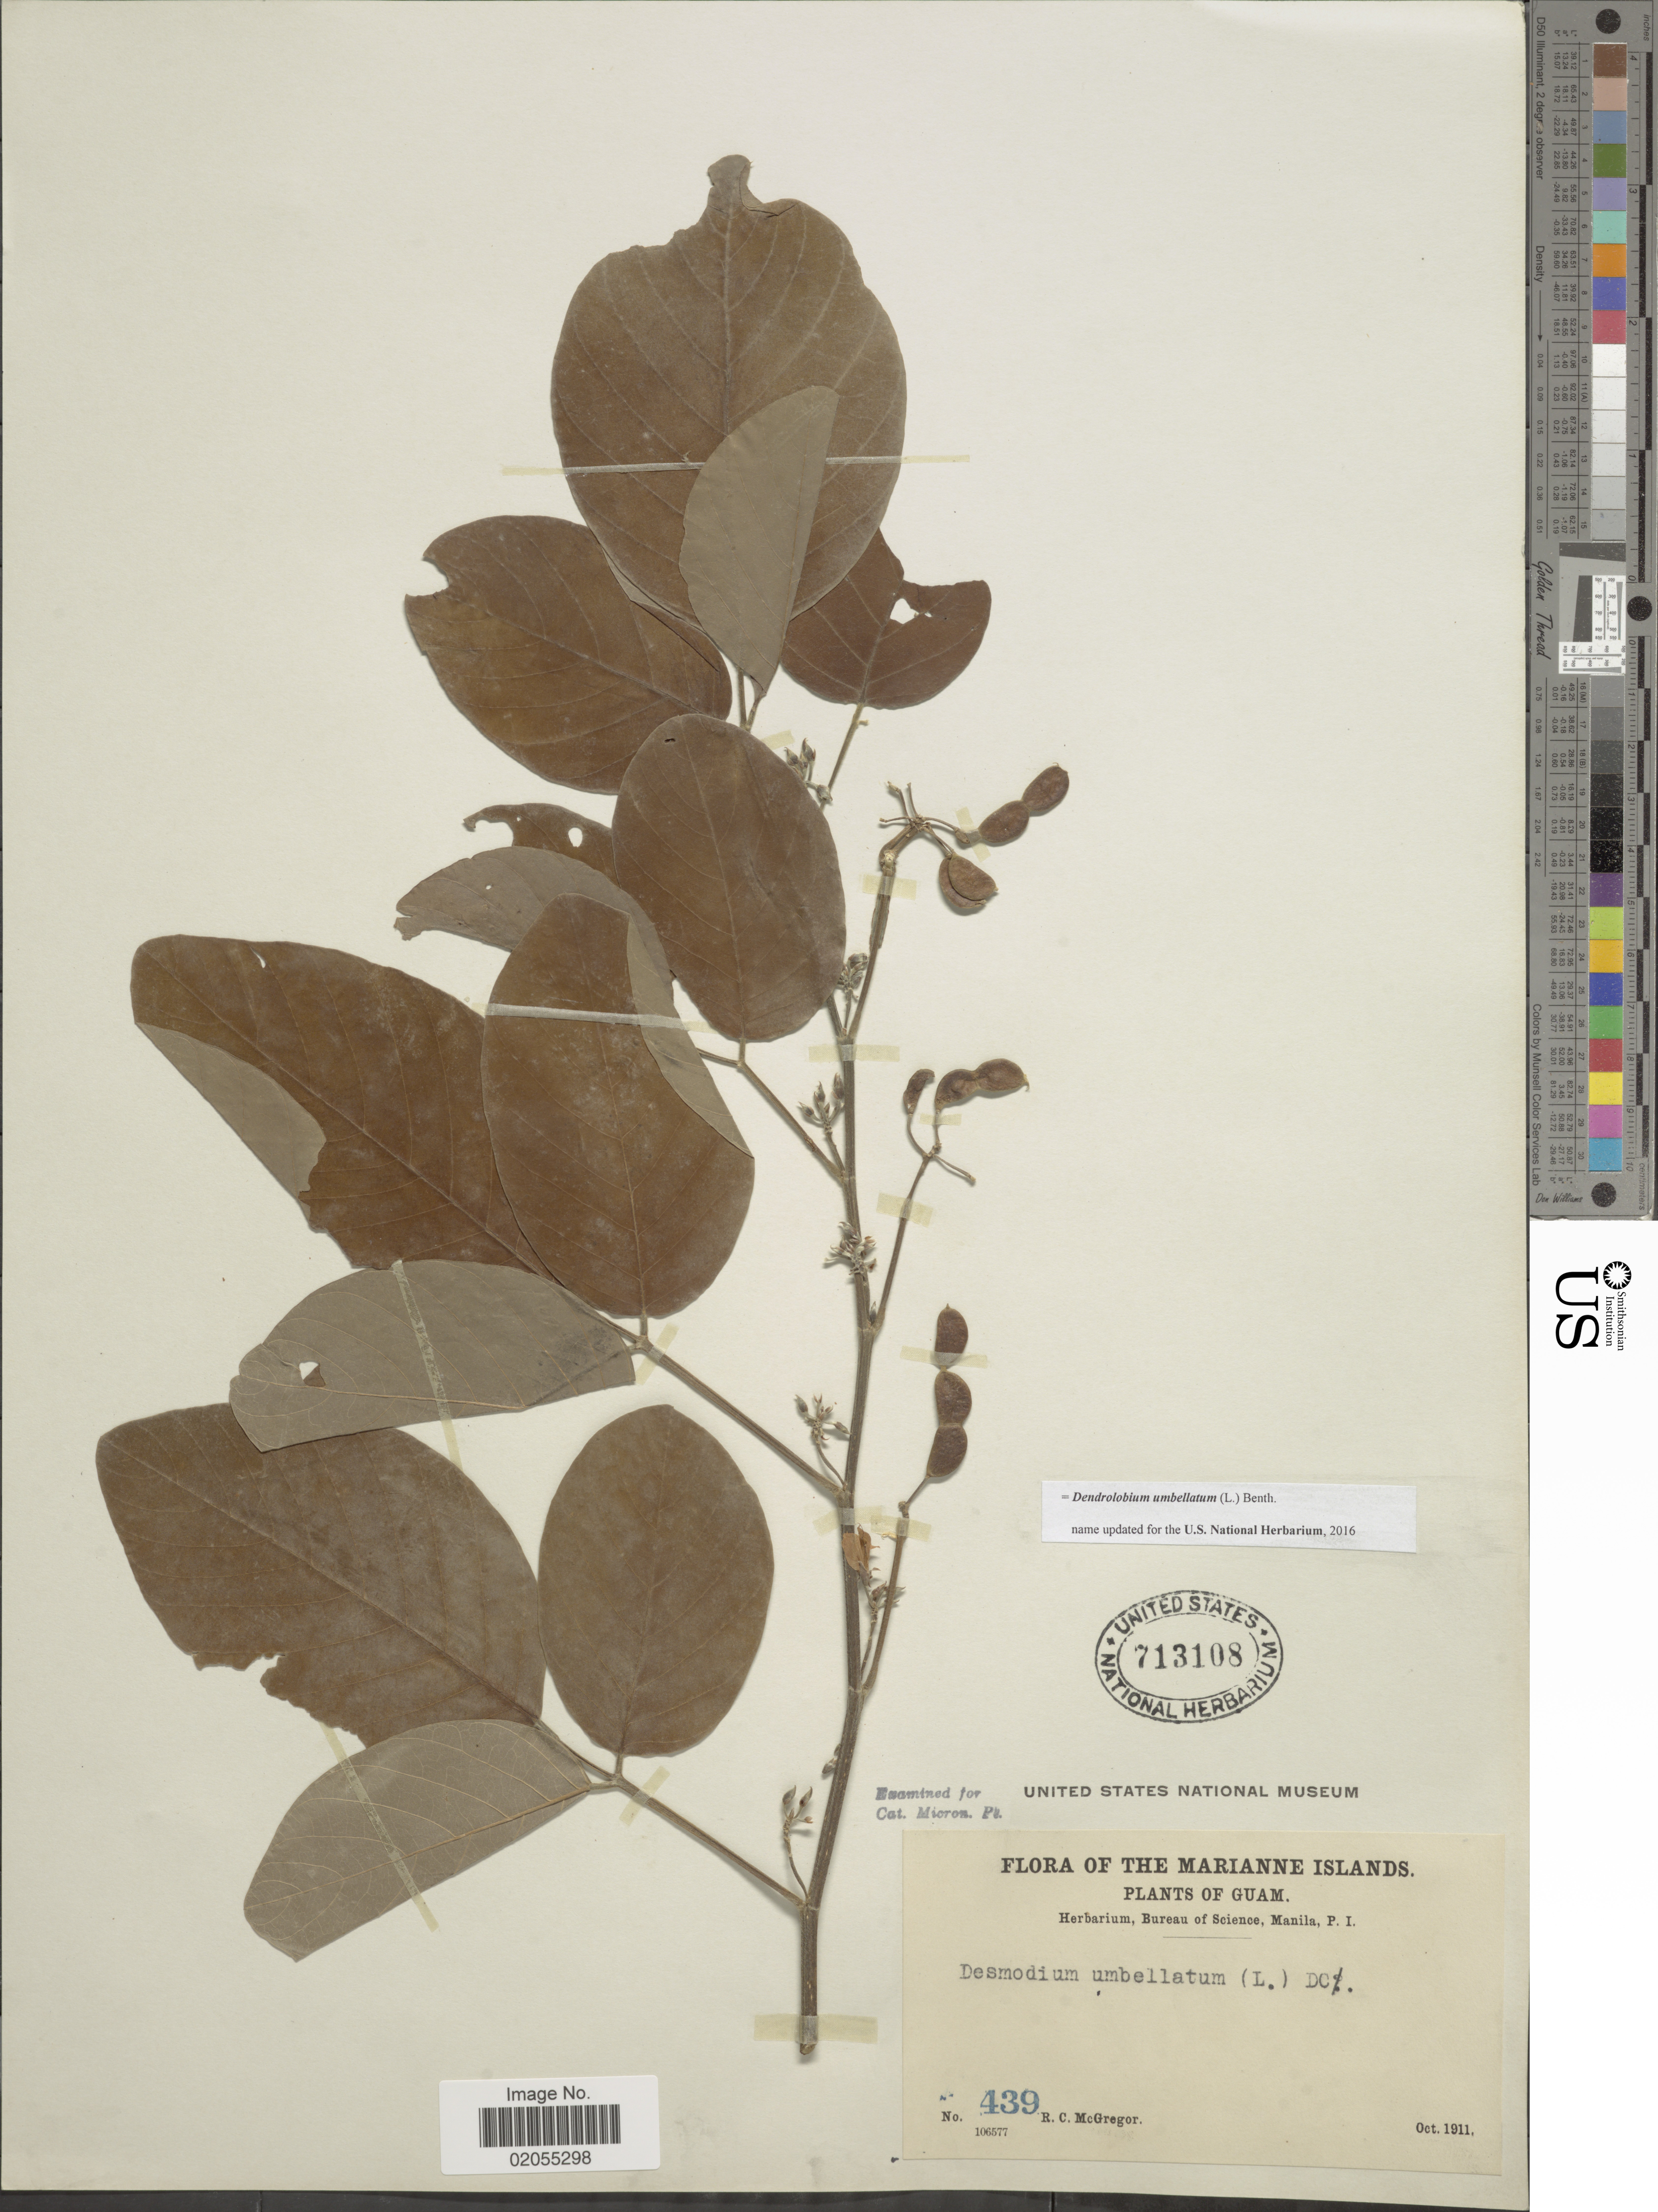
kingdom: Plantae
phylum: Tracheophyta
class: Magnoliopsida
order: Fabales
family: Fabaceae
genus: Dendrolobium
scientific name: Dendrolobium umbellatum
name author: (L.) Benth.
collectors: R. C. McGregor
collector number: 439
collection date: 1911-10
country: Guam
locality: Marianne Islands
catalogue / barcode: US 713108